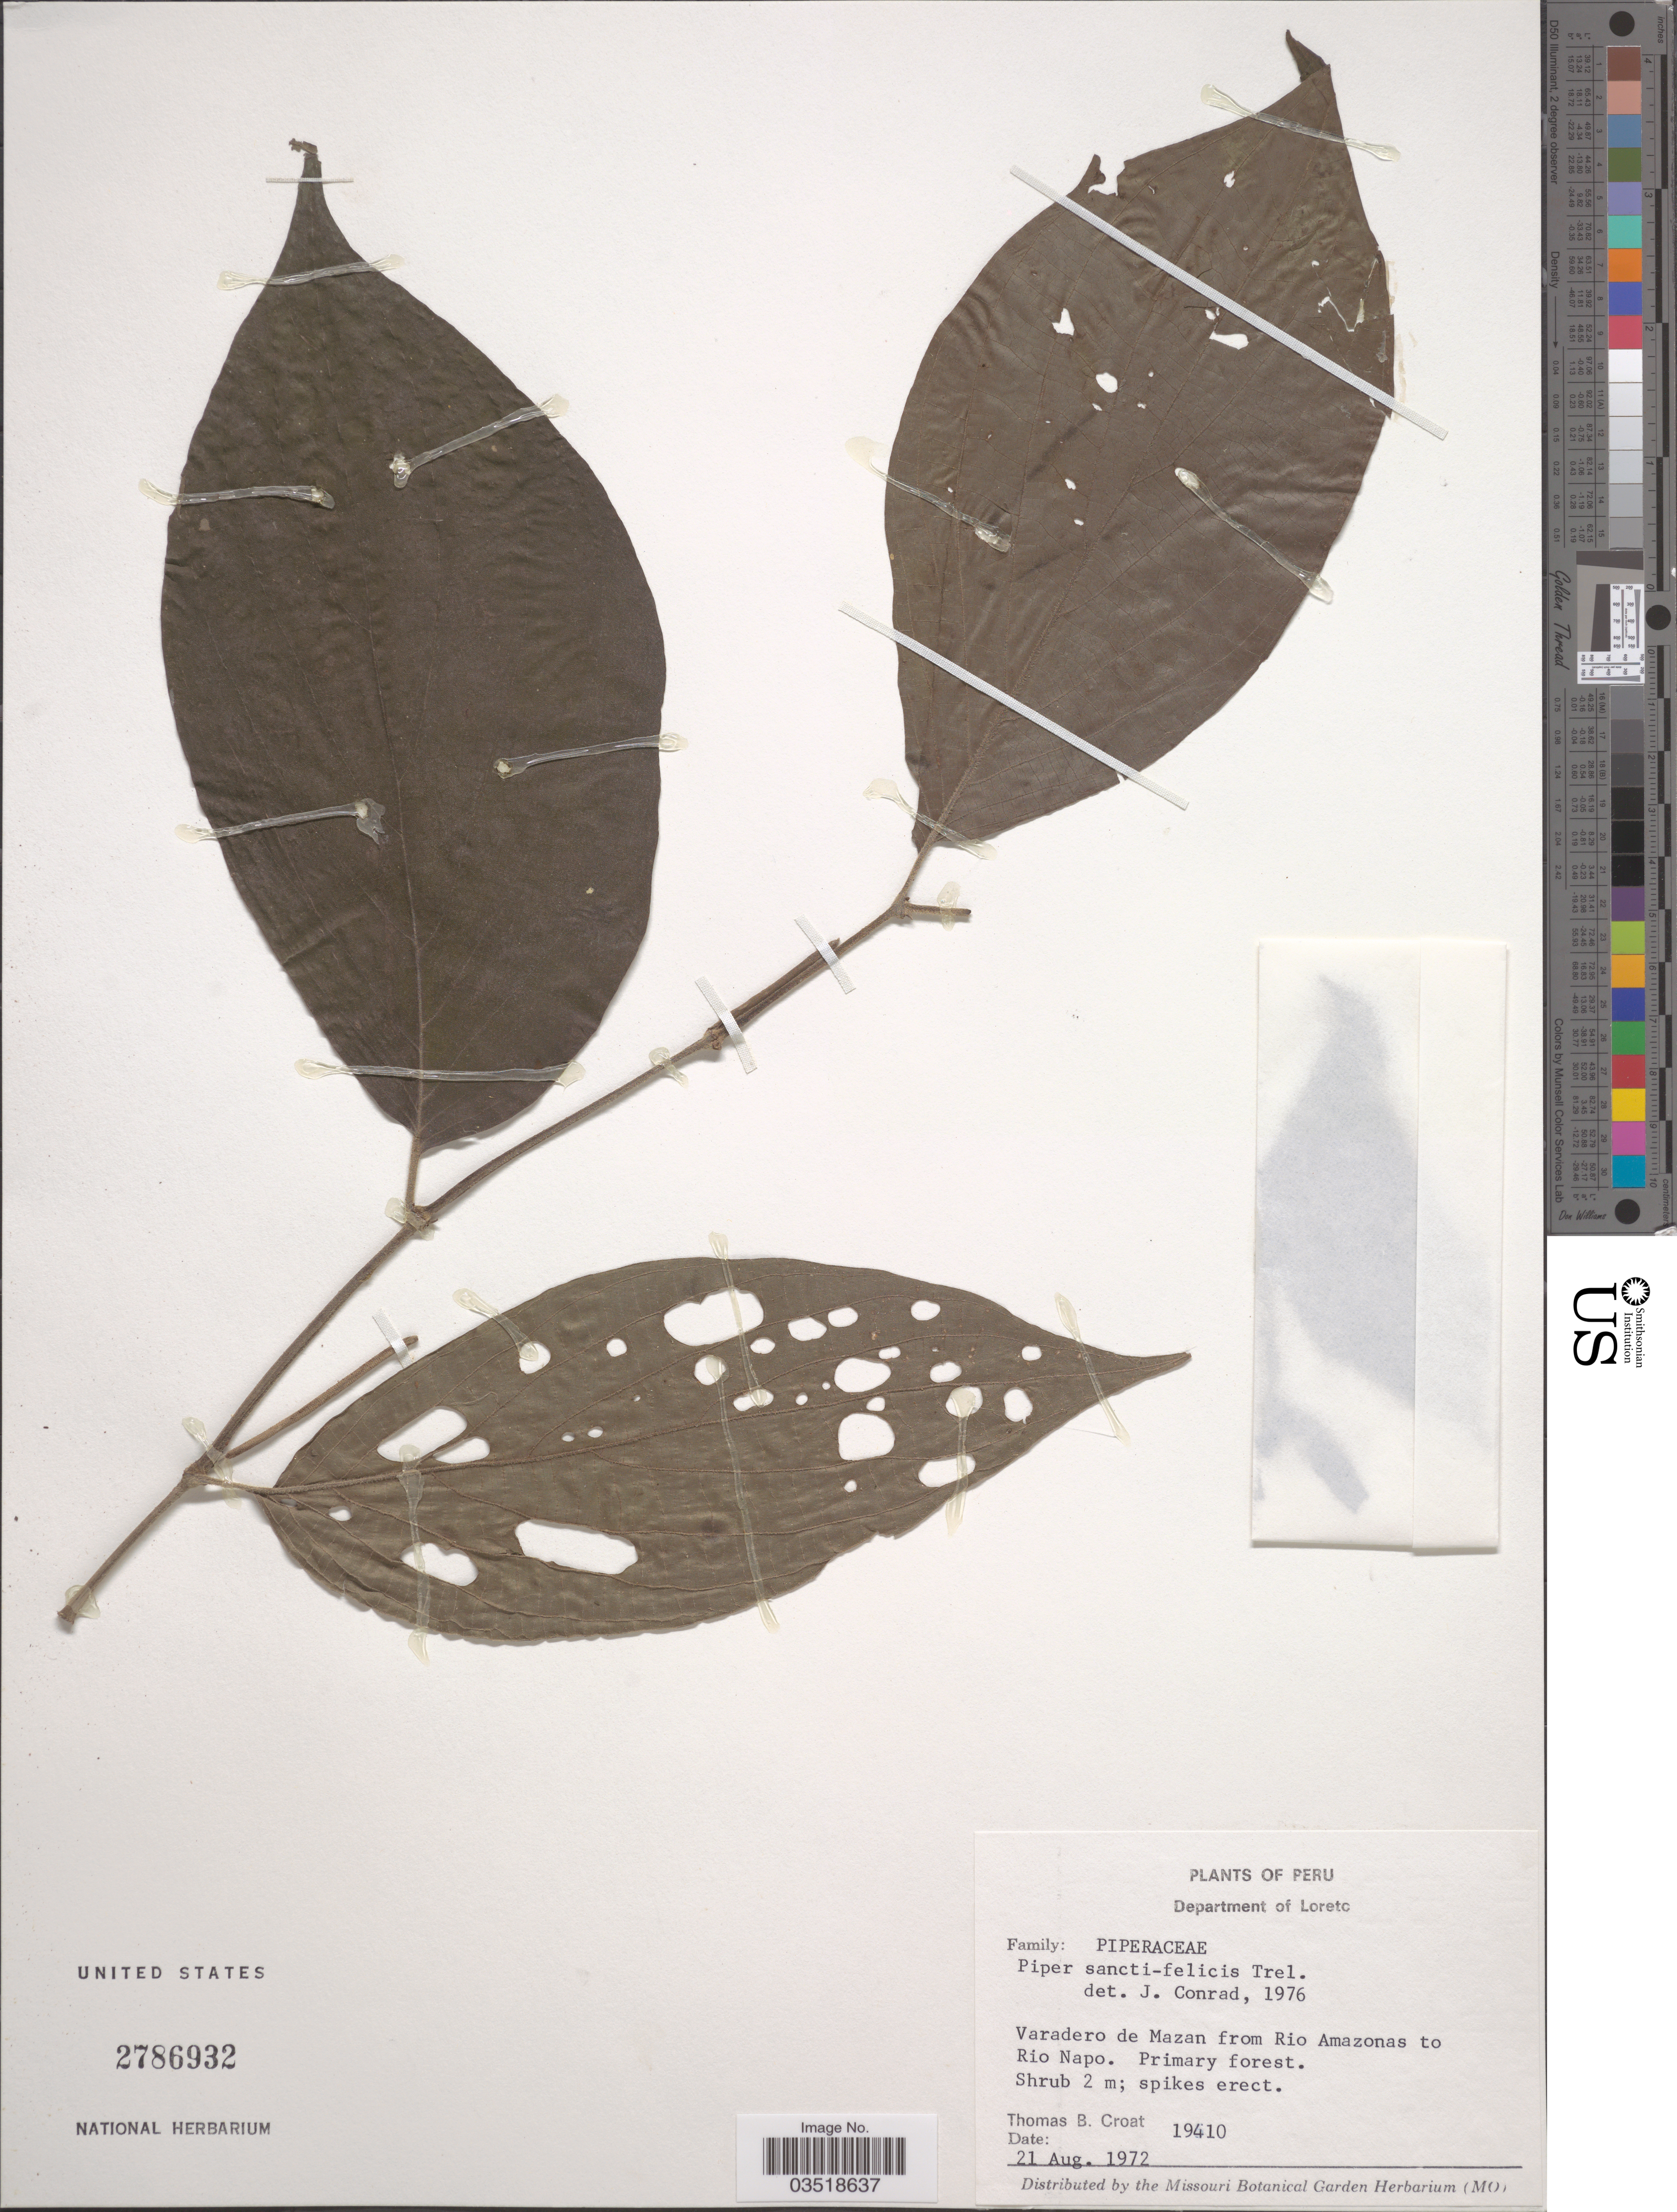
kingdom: Plantae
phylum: Tracheophyta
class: Magnoliopsida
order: Piperales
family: Piperaceae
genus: Piper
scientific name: Piper sancti-felicis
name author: Trel.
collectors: T. B. Croat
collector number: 19410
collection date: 1972-08-21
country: Peru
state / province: Loreto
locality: Department of Loreto. Varadero de Mazan from Rio Amazonas to Rio Napo.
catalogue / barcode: US 2786932